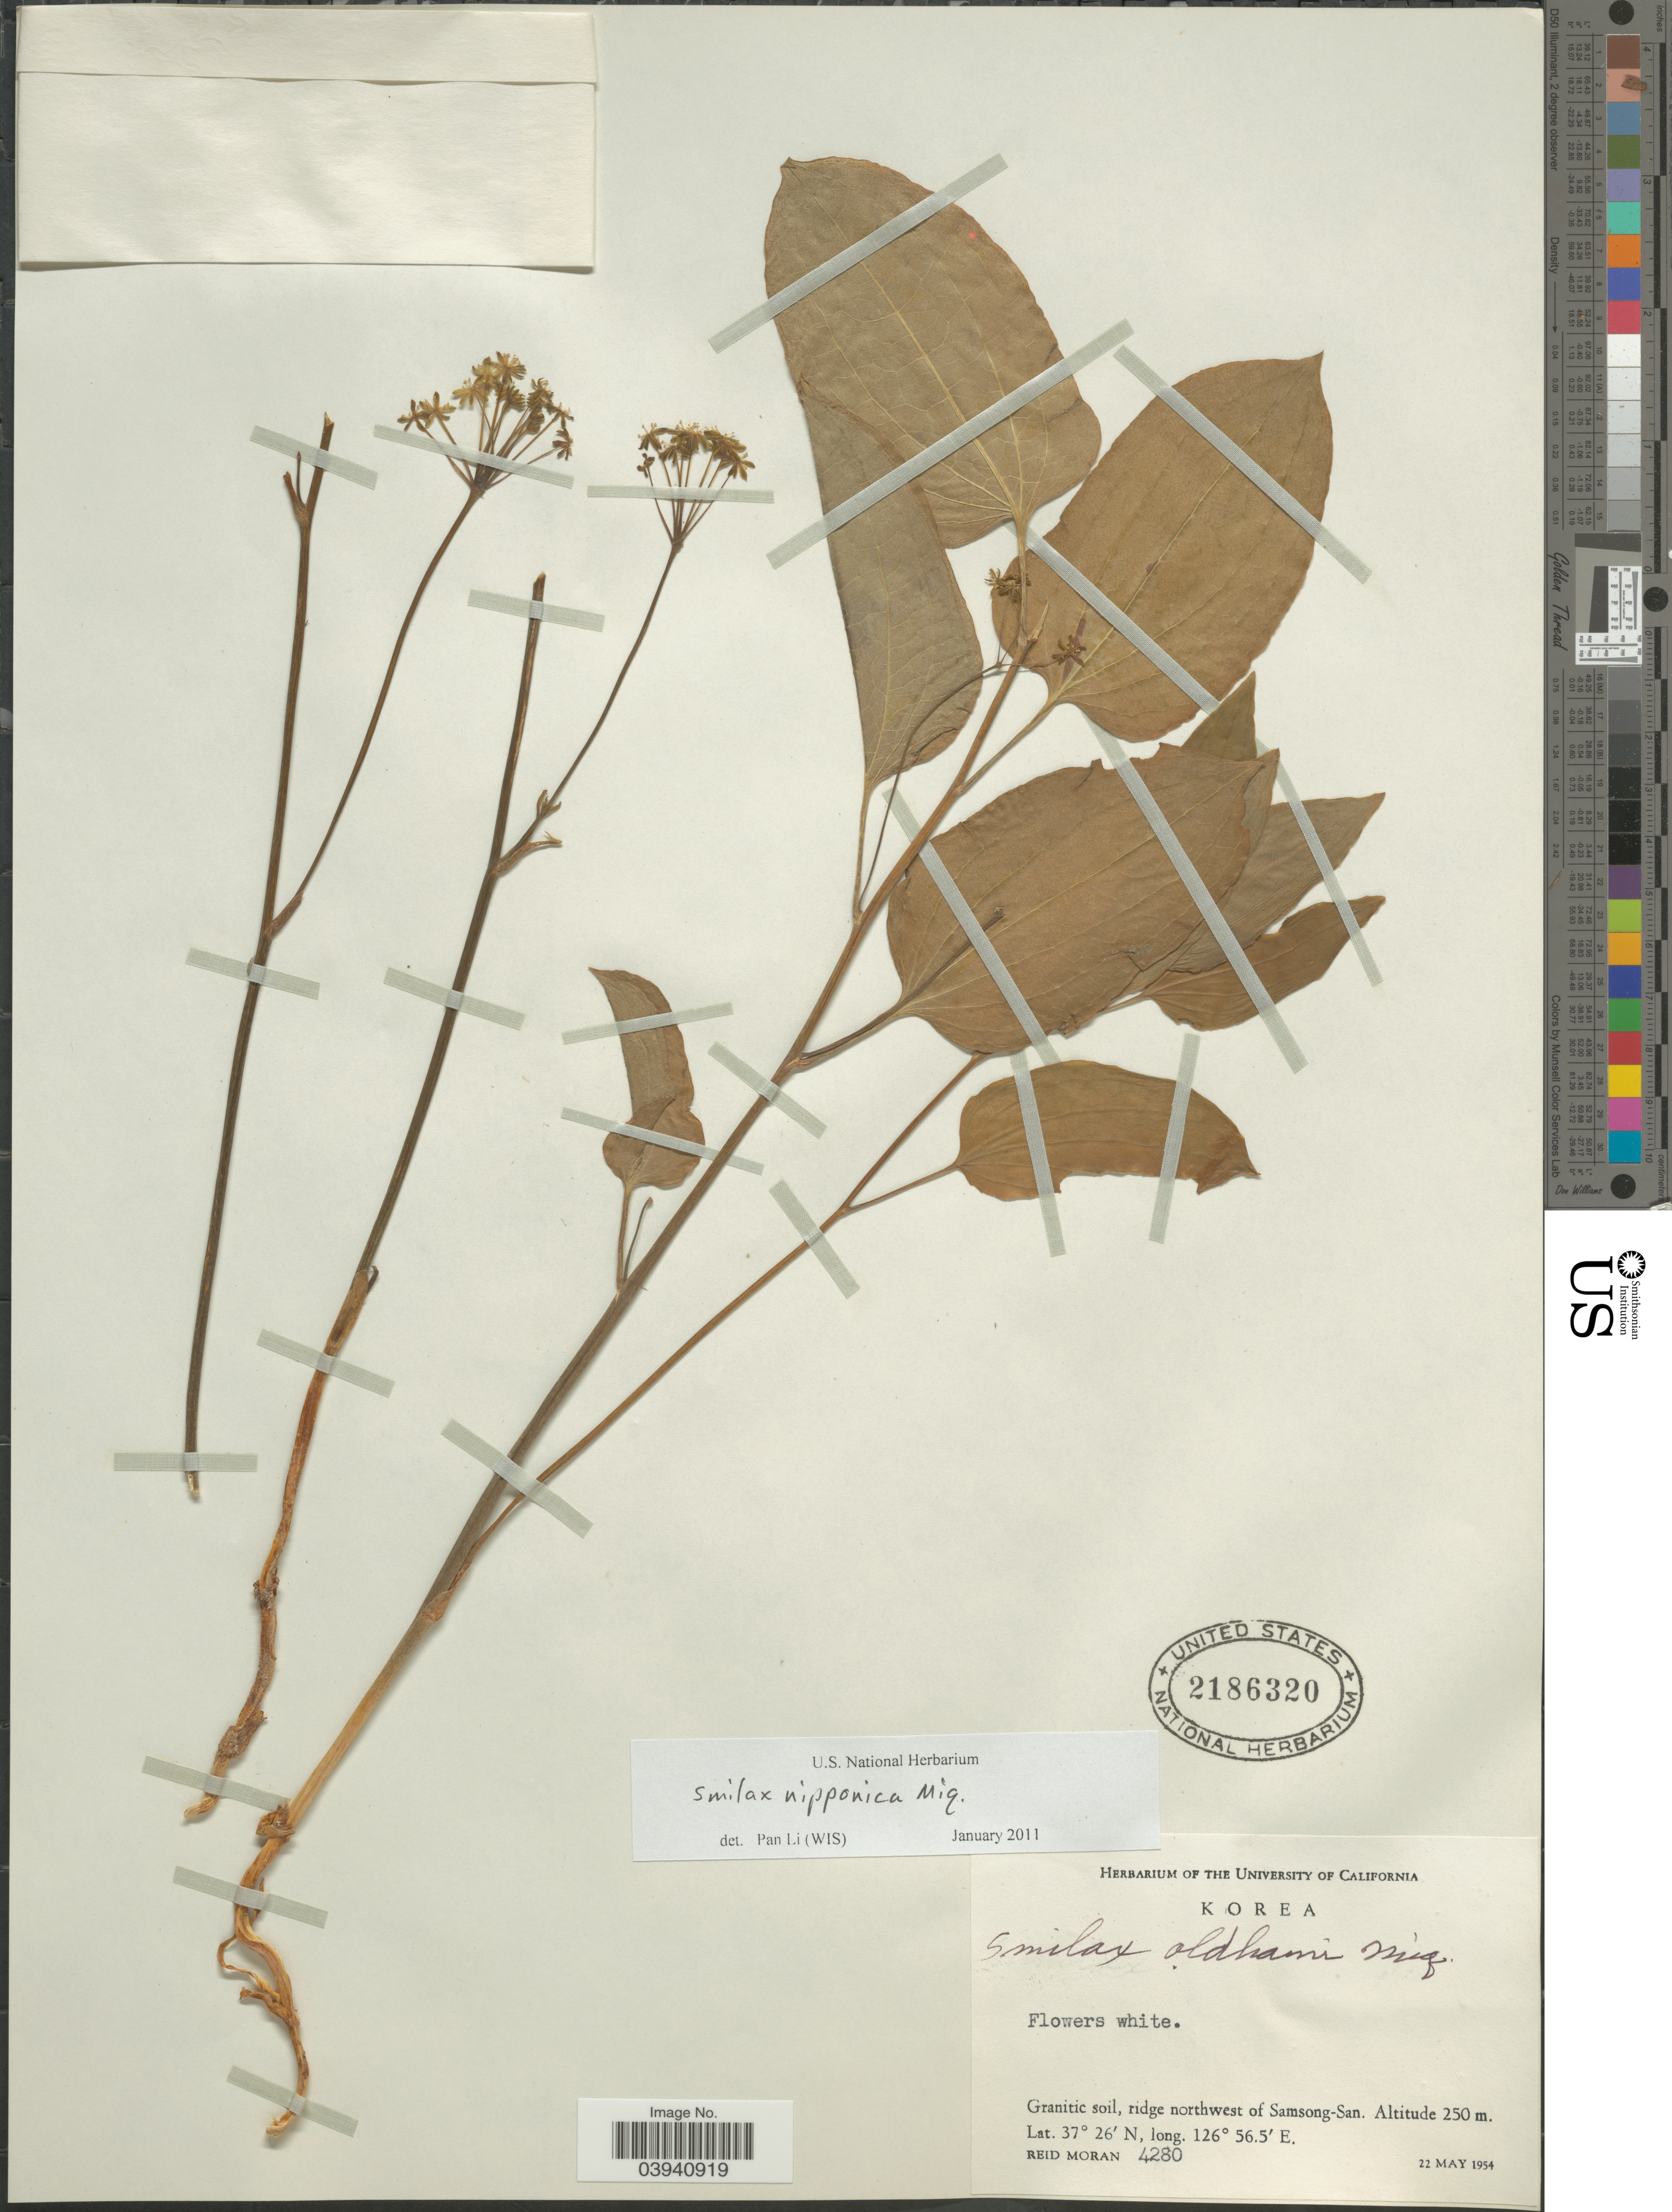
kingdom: Plantae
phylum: Tracheophyta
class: Liliopsida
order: Liliales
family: Smilacaceae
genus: Smilax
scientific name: Smilax nipponica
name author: Miq.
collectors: R. Moran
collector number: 4280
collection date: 1954-05-22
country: South Korea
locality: Granitic soil, ridge northwest of Samsong-San.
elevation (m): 250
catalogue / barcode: US 2186320